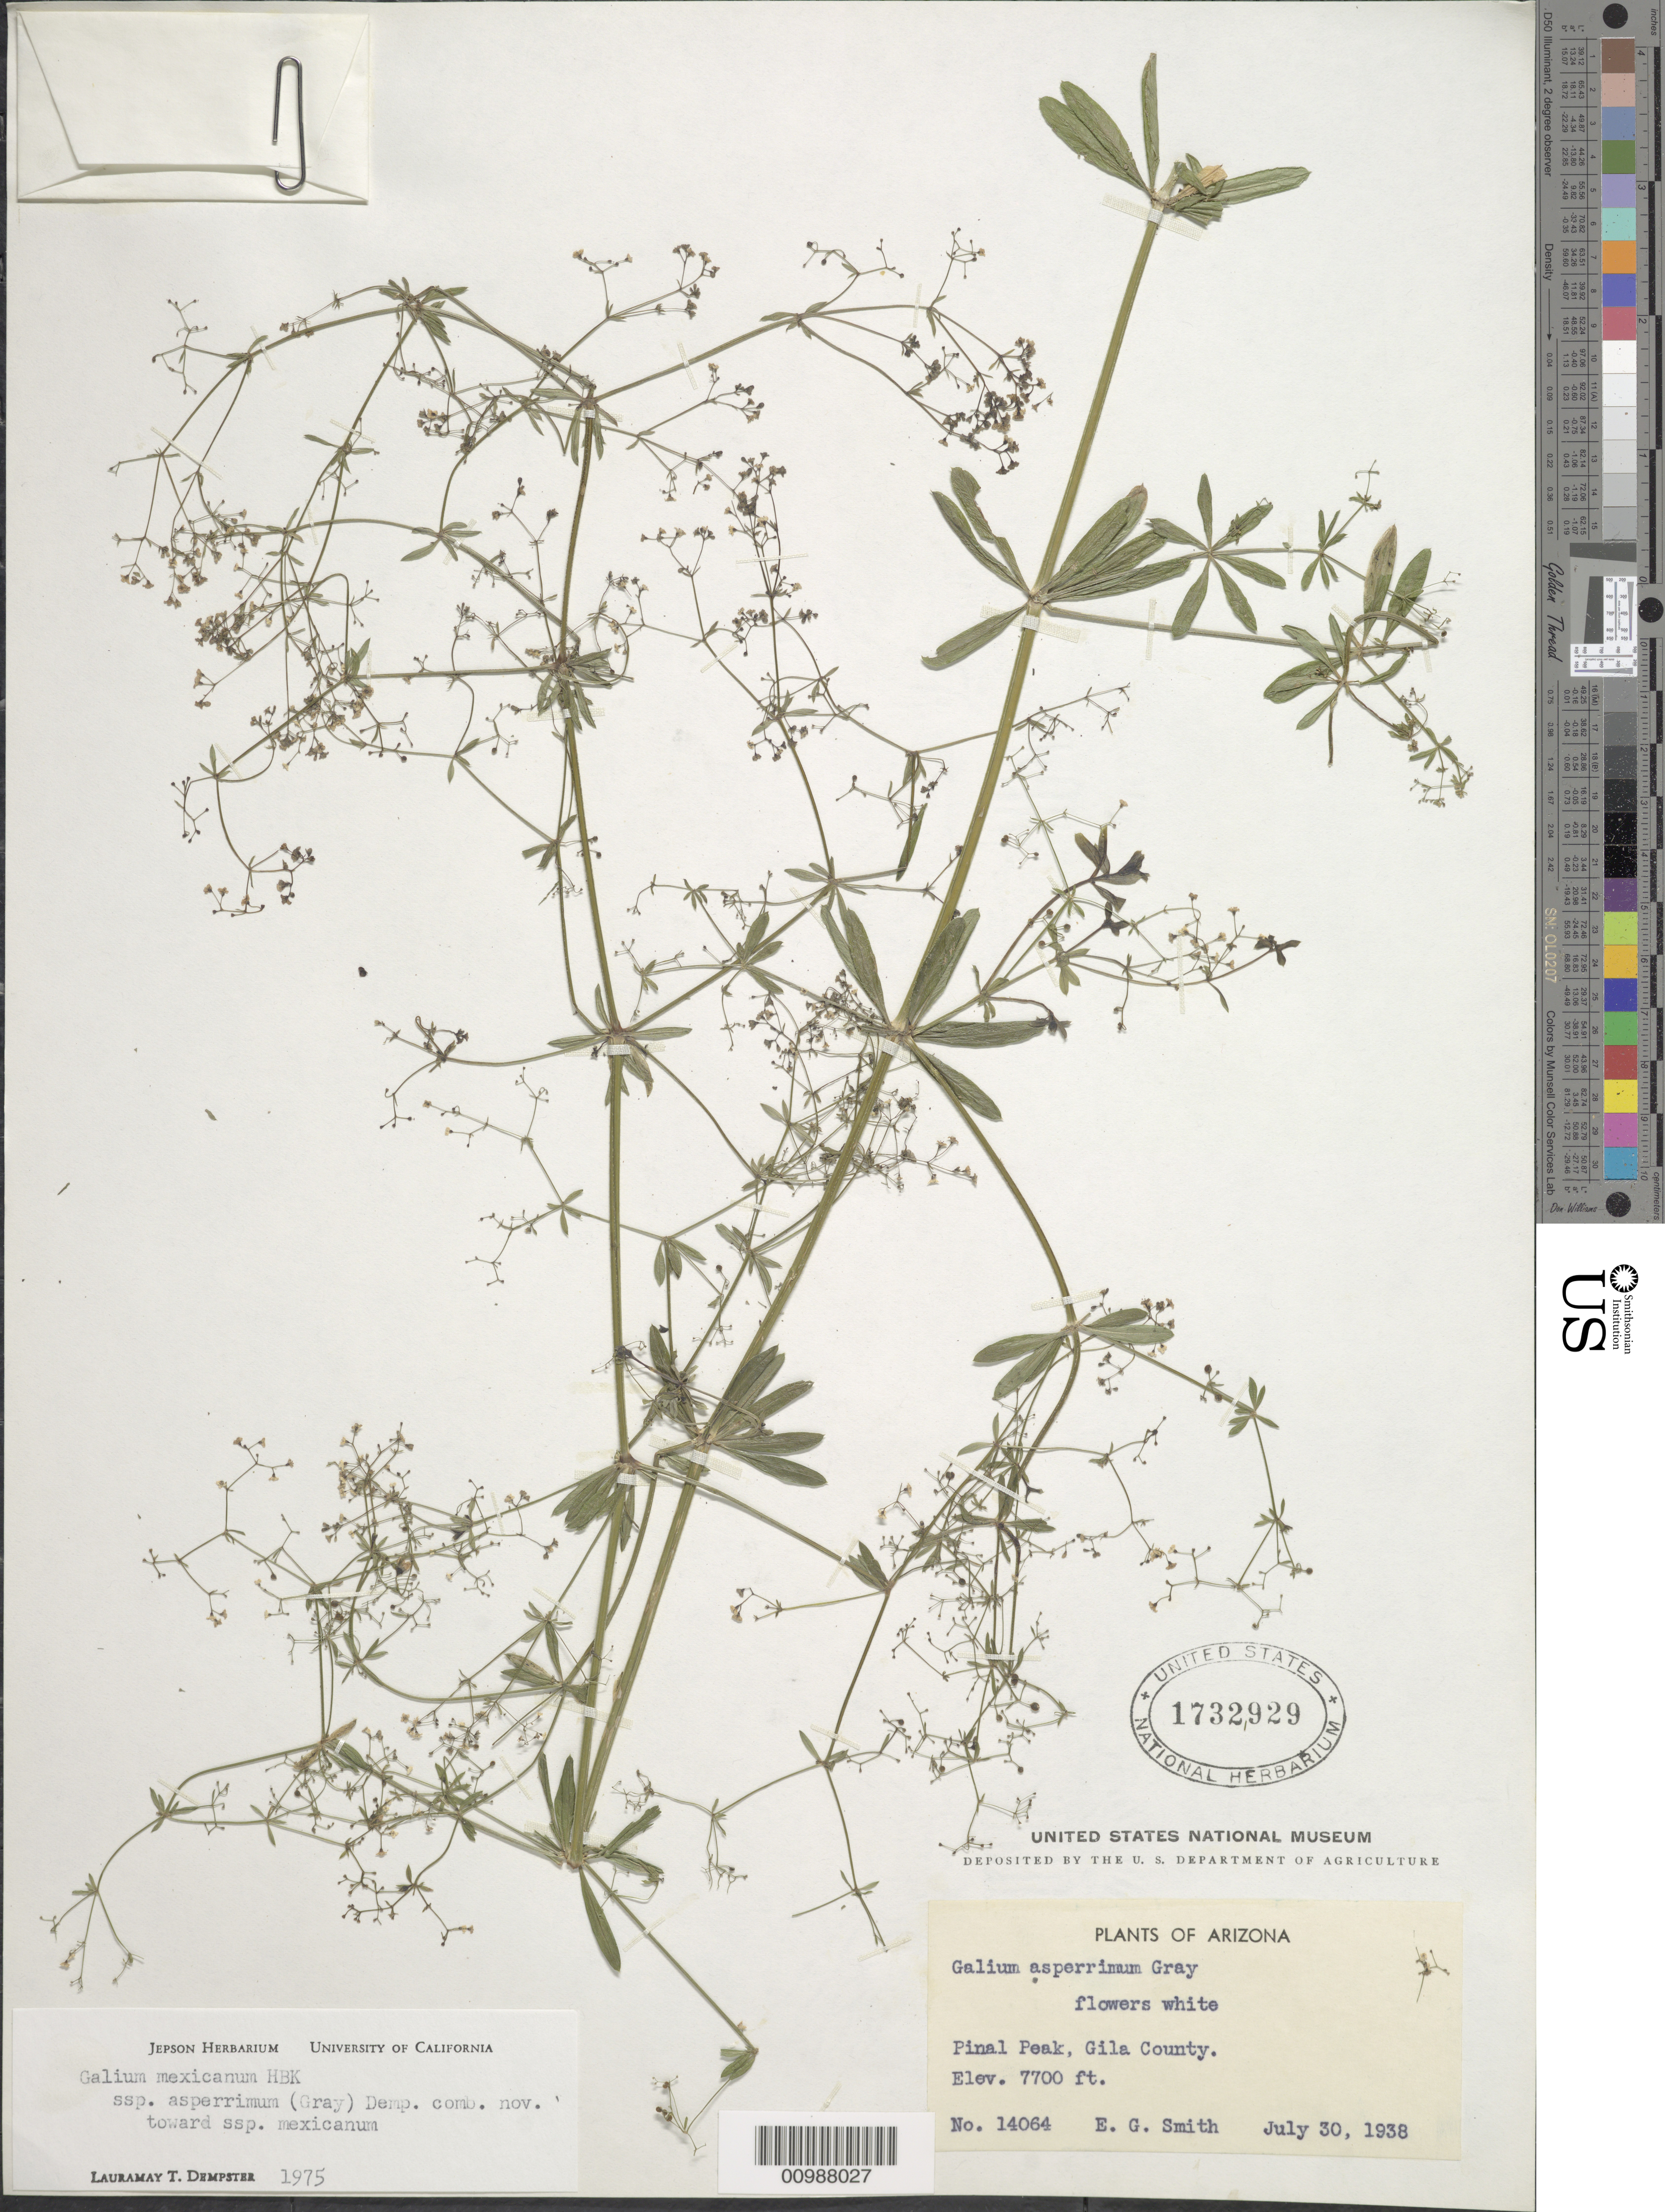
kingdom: Plantae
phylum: Tracheophyta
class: Magnoliopsida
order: Gentianales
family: Rubiaceae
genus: Galium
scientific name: Galium mexicanum subsp. asperrimum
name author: (A. Gray) Dempster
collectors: E. G. Smith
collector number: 14064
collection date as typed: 30 Jul 1938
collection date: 1938-07-30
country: United States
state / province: Arizona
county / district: Gila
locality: Pinal Peak.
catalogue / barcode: US 1732929